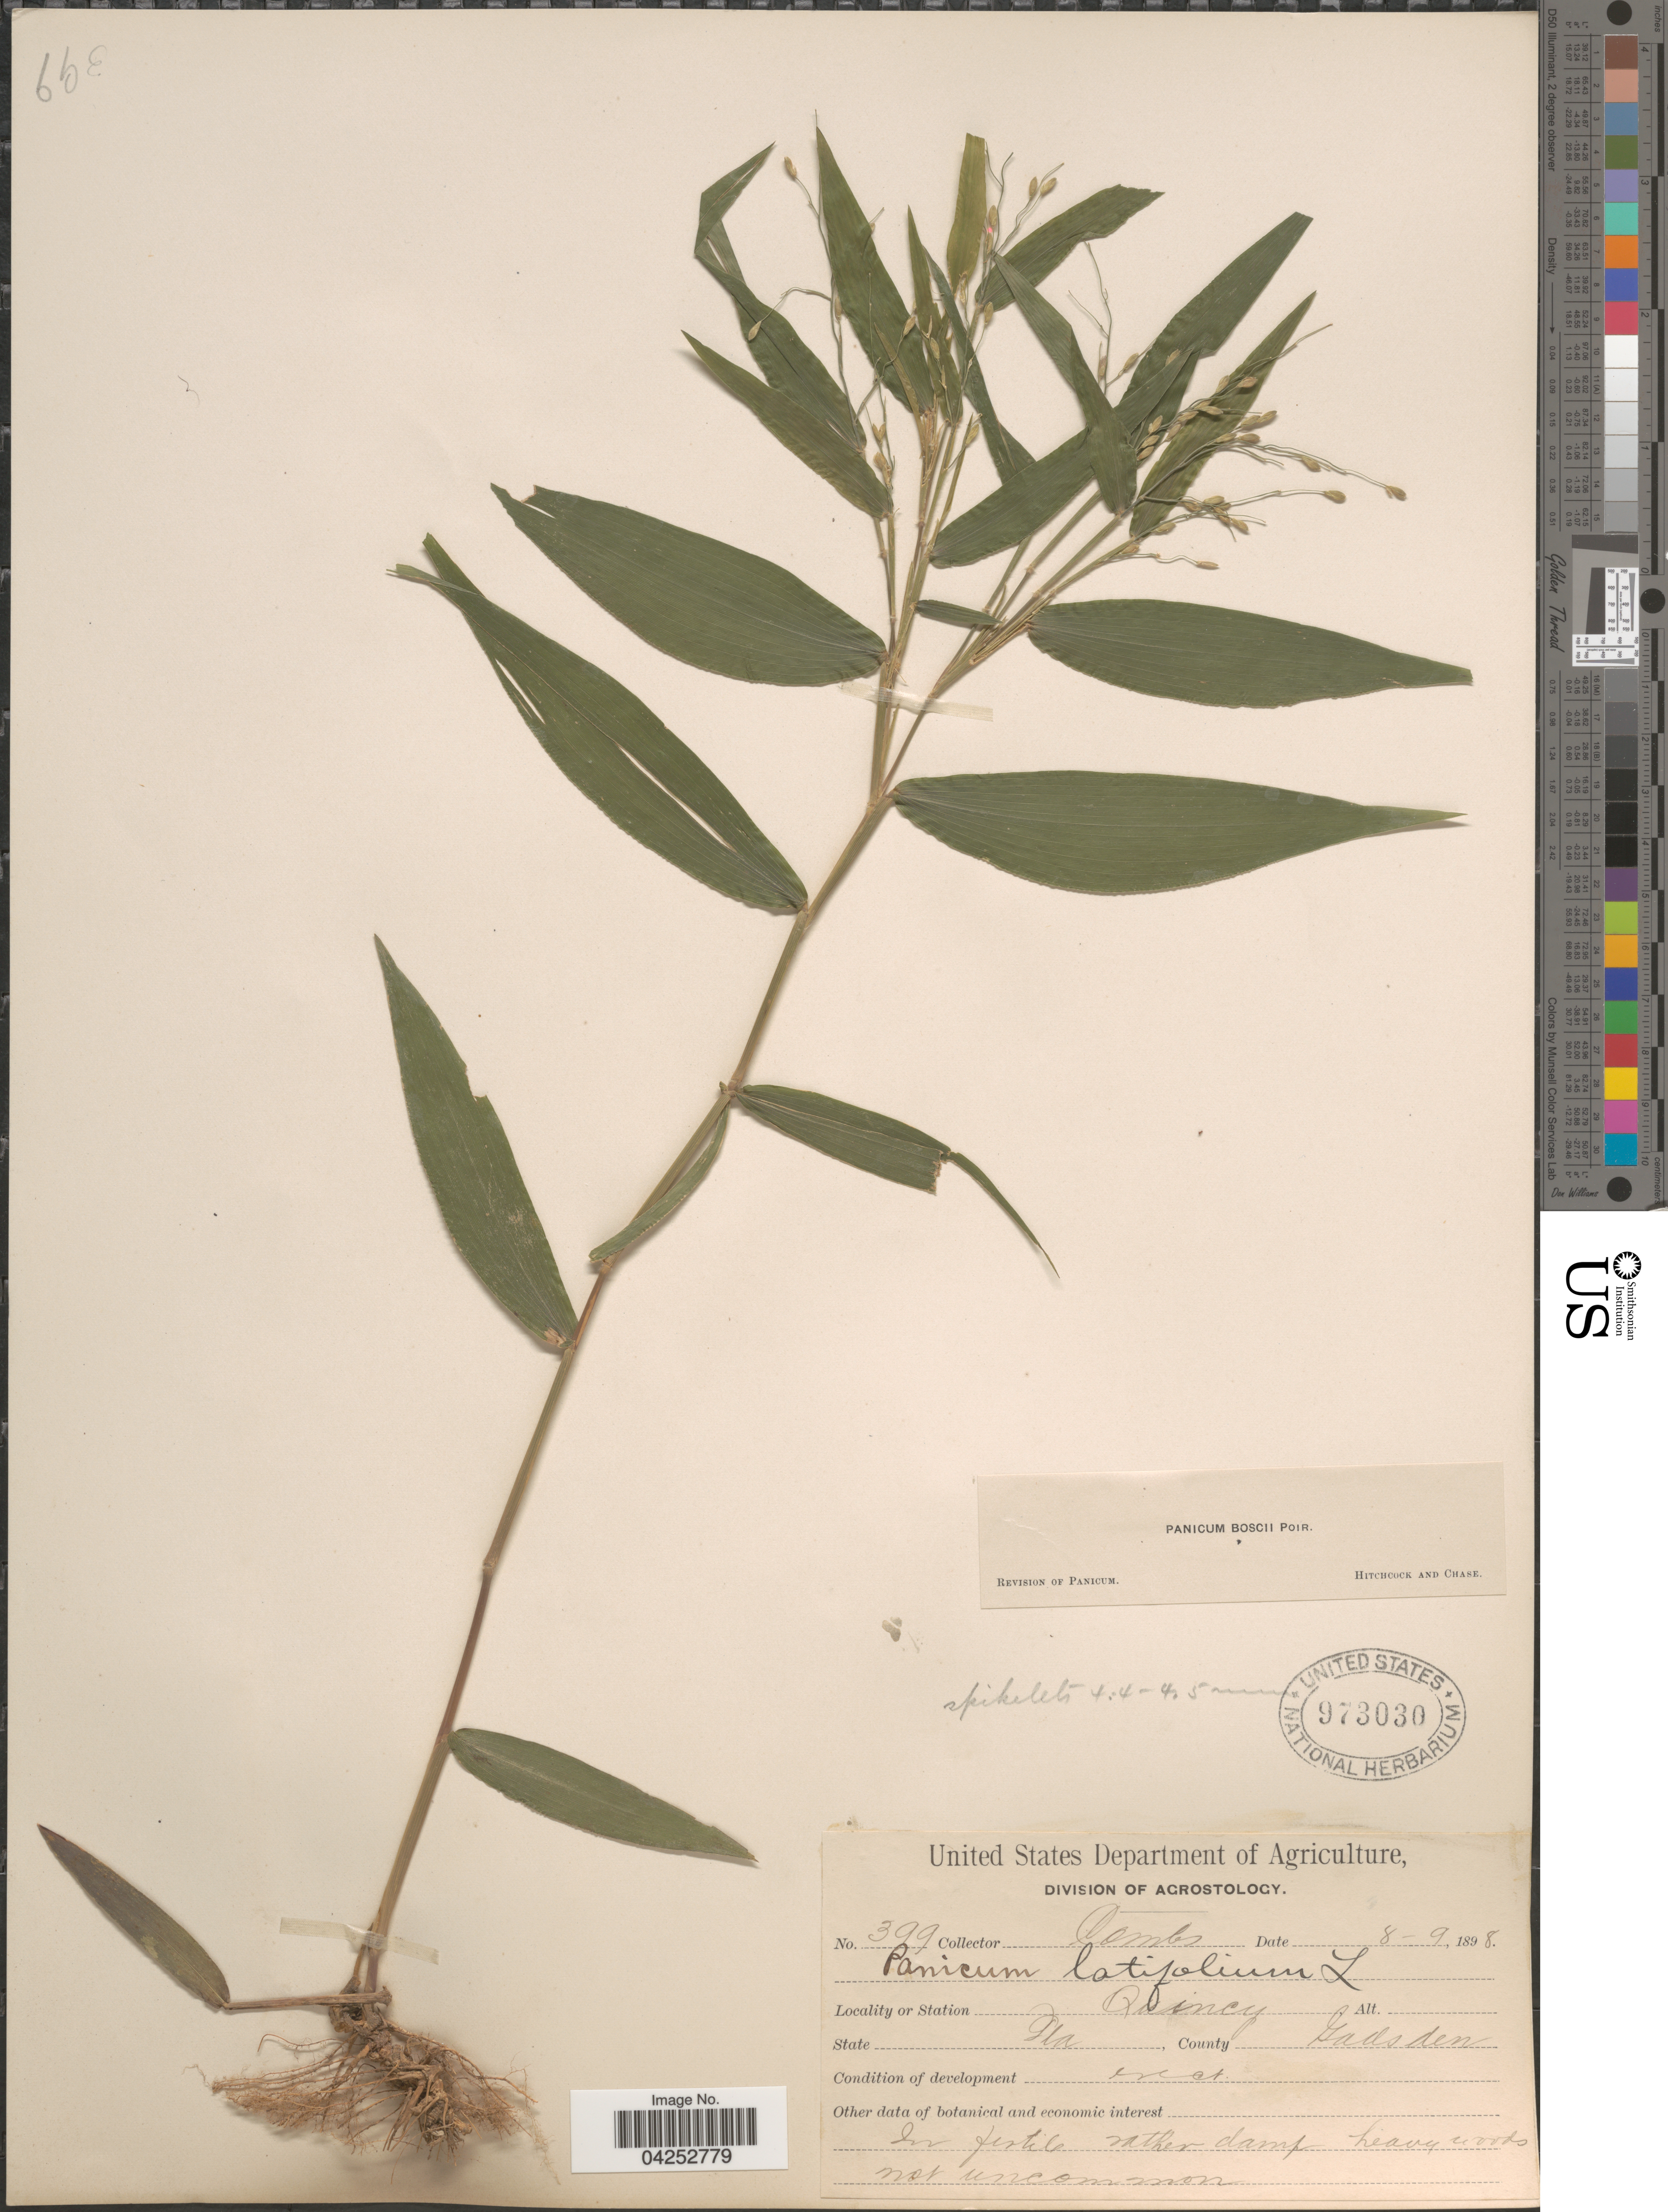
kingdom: Plantae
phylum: Tracheophyta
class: Liliopsida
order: Poales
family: Poaceae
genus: Dichanthelium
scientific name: Dichanthelium boscii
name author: (Poir.) Gould & C.A. Clark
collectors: -. Combs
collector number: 399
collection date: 1898-08-09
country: United States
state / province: Florida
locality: Quincy. County Gadsden.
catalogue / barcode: US 973030